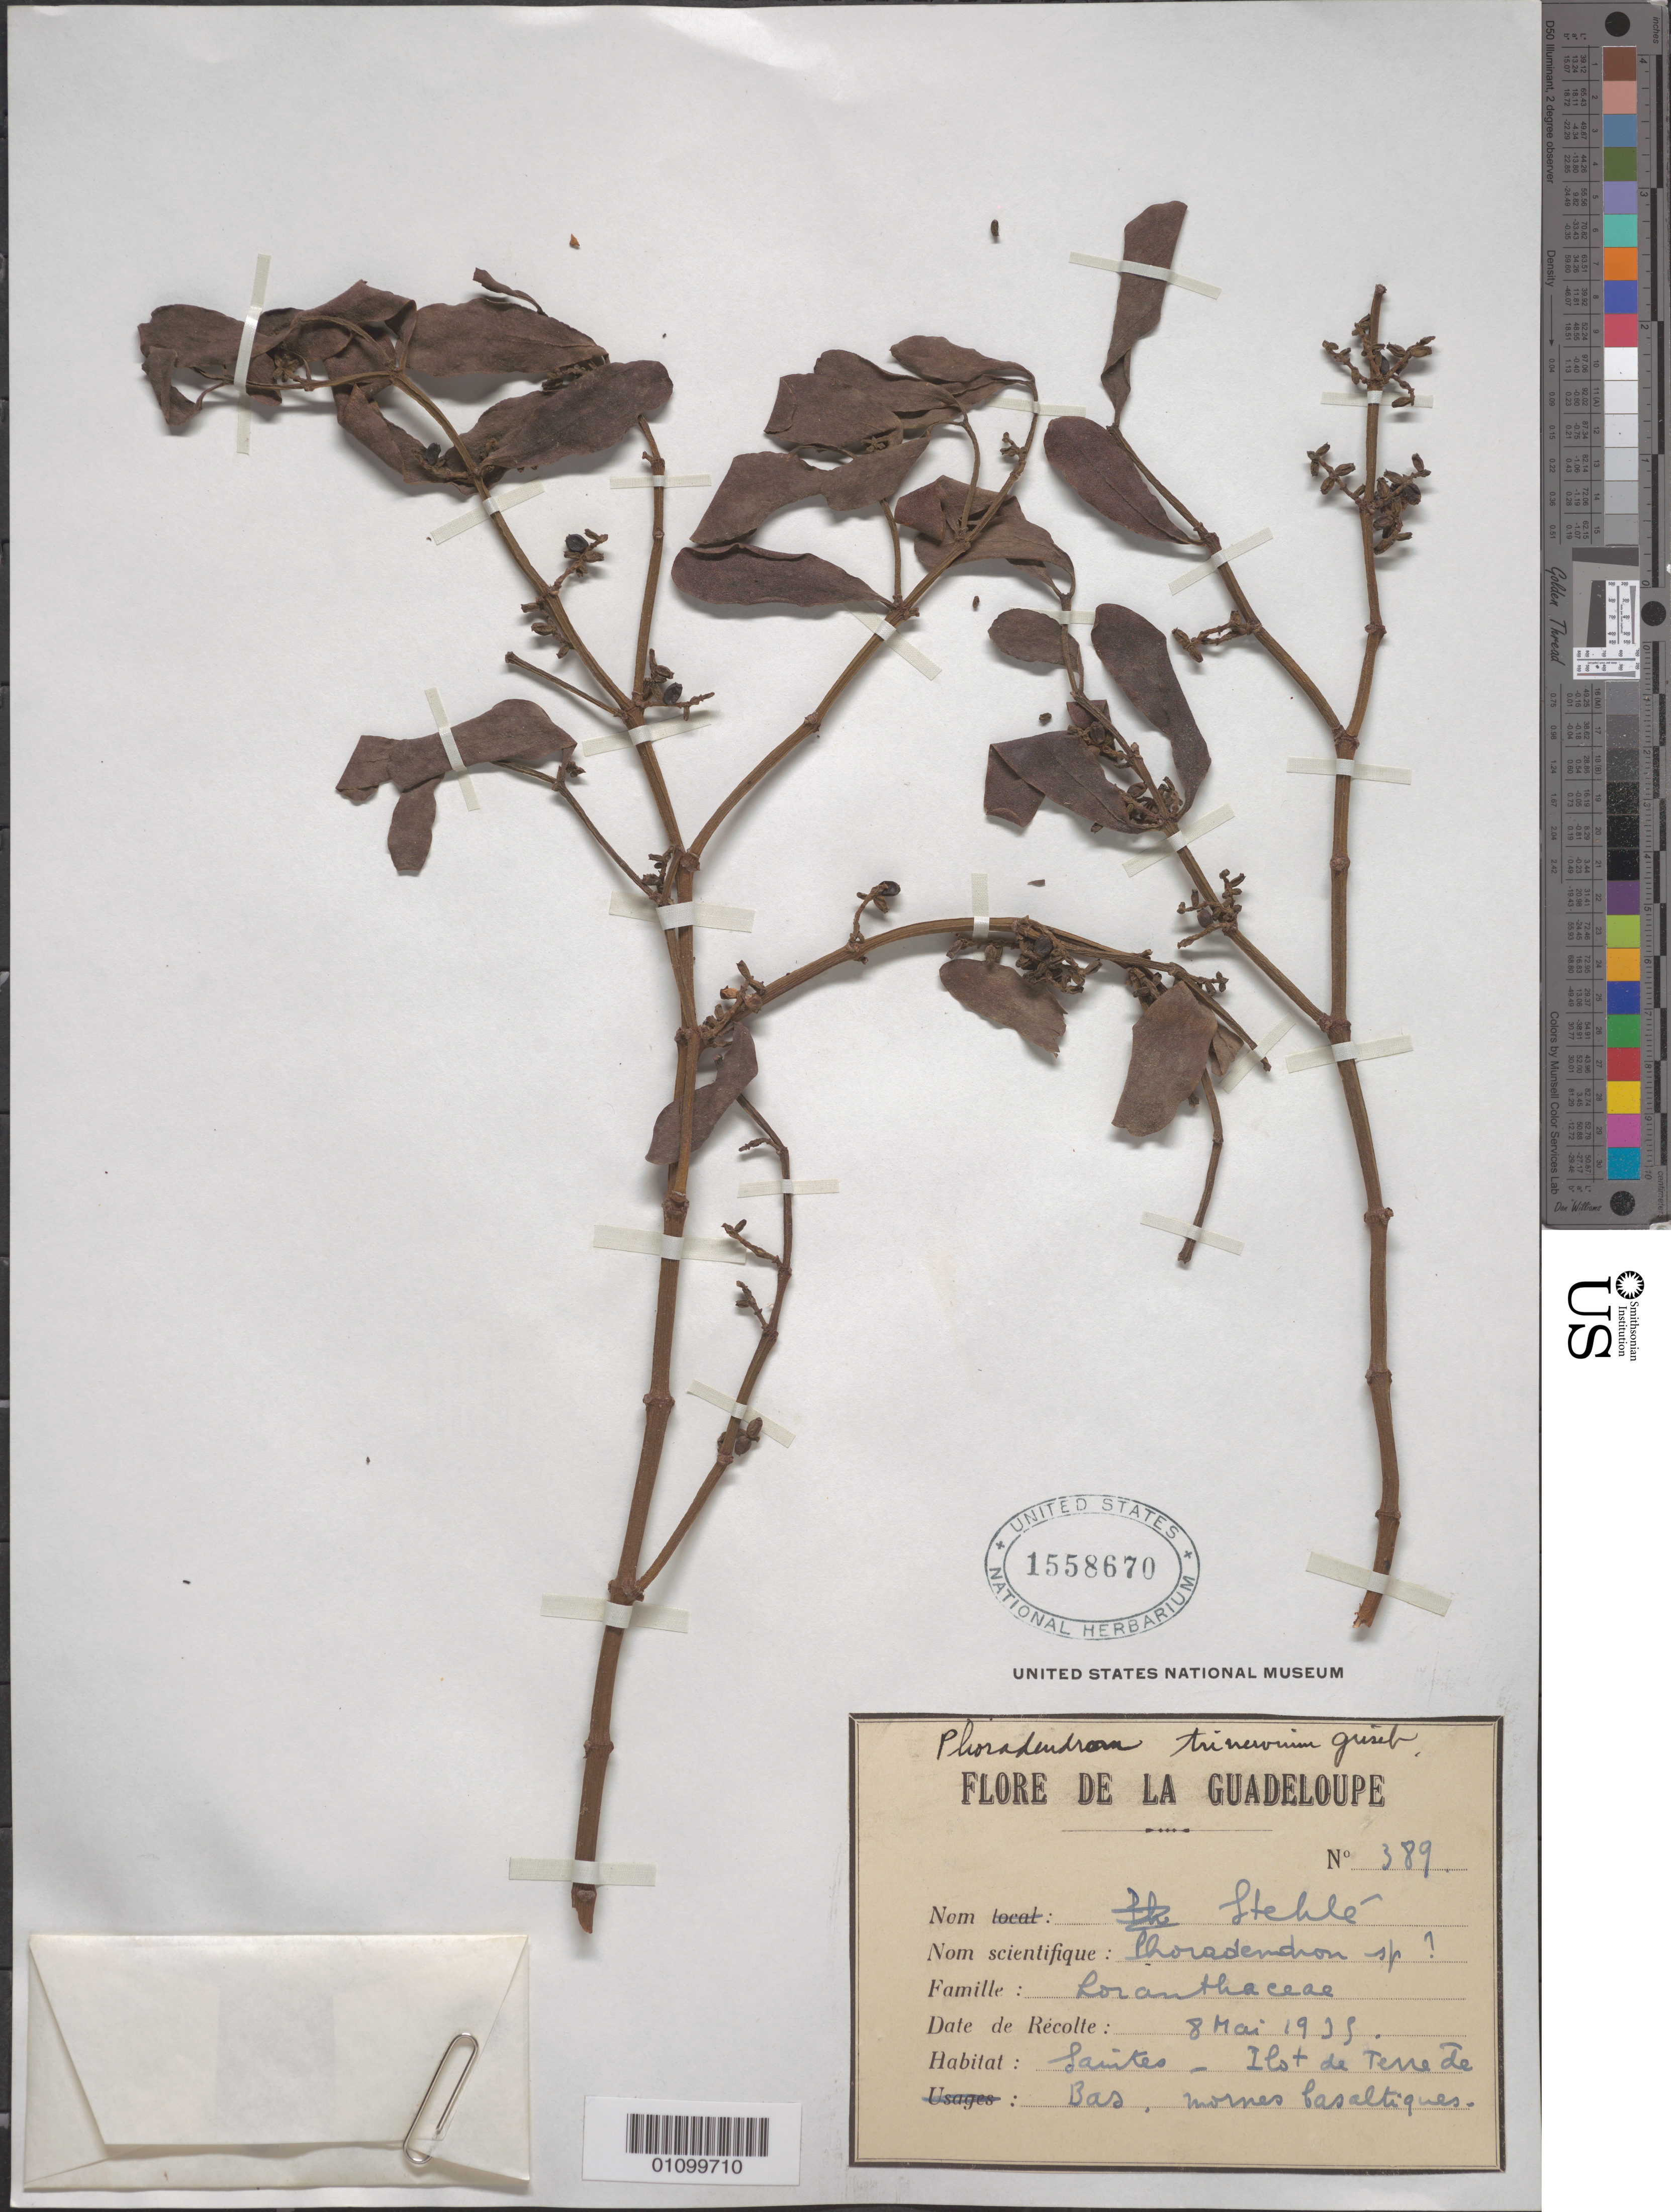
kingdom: Plantae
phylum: Tracheophyta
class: Magnoliopsida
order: Santalales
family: Viscaceae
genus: Phoradendron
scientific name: Phoradendron trinervium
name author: (Lam.) Griseb.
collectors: H. Stehlé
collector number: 389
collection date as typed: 08 May 1935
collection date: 1935-05-08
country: Guadeloupe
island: Basse Terre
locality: Saintes _ Est de Terre de Bas.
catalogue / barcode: US 1558670